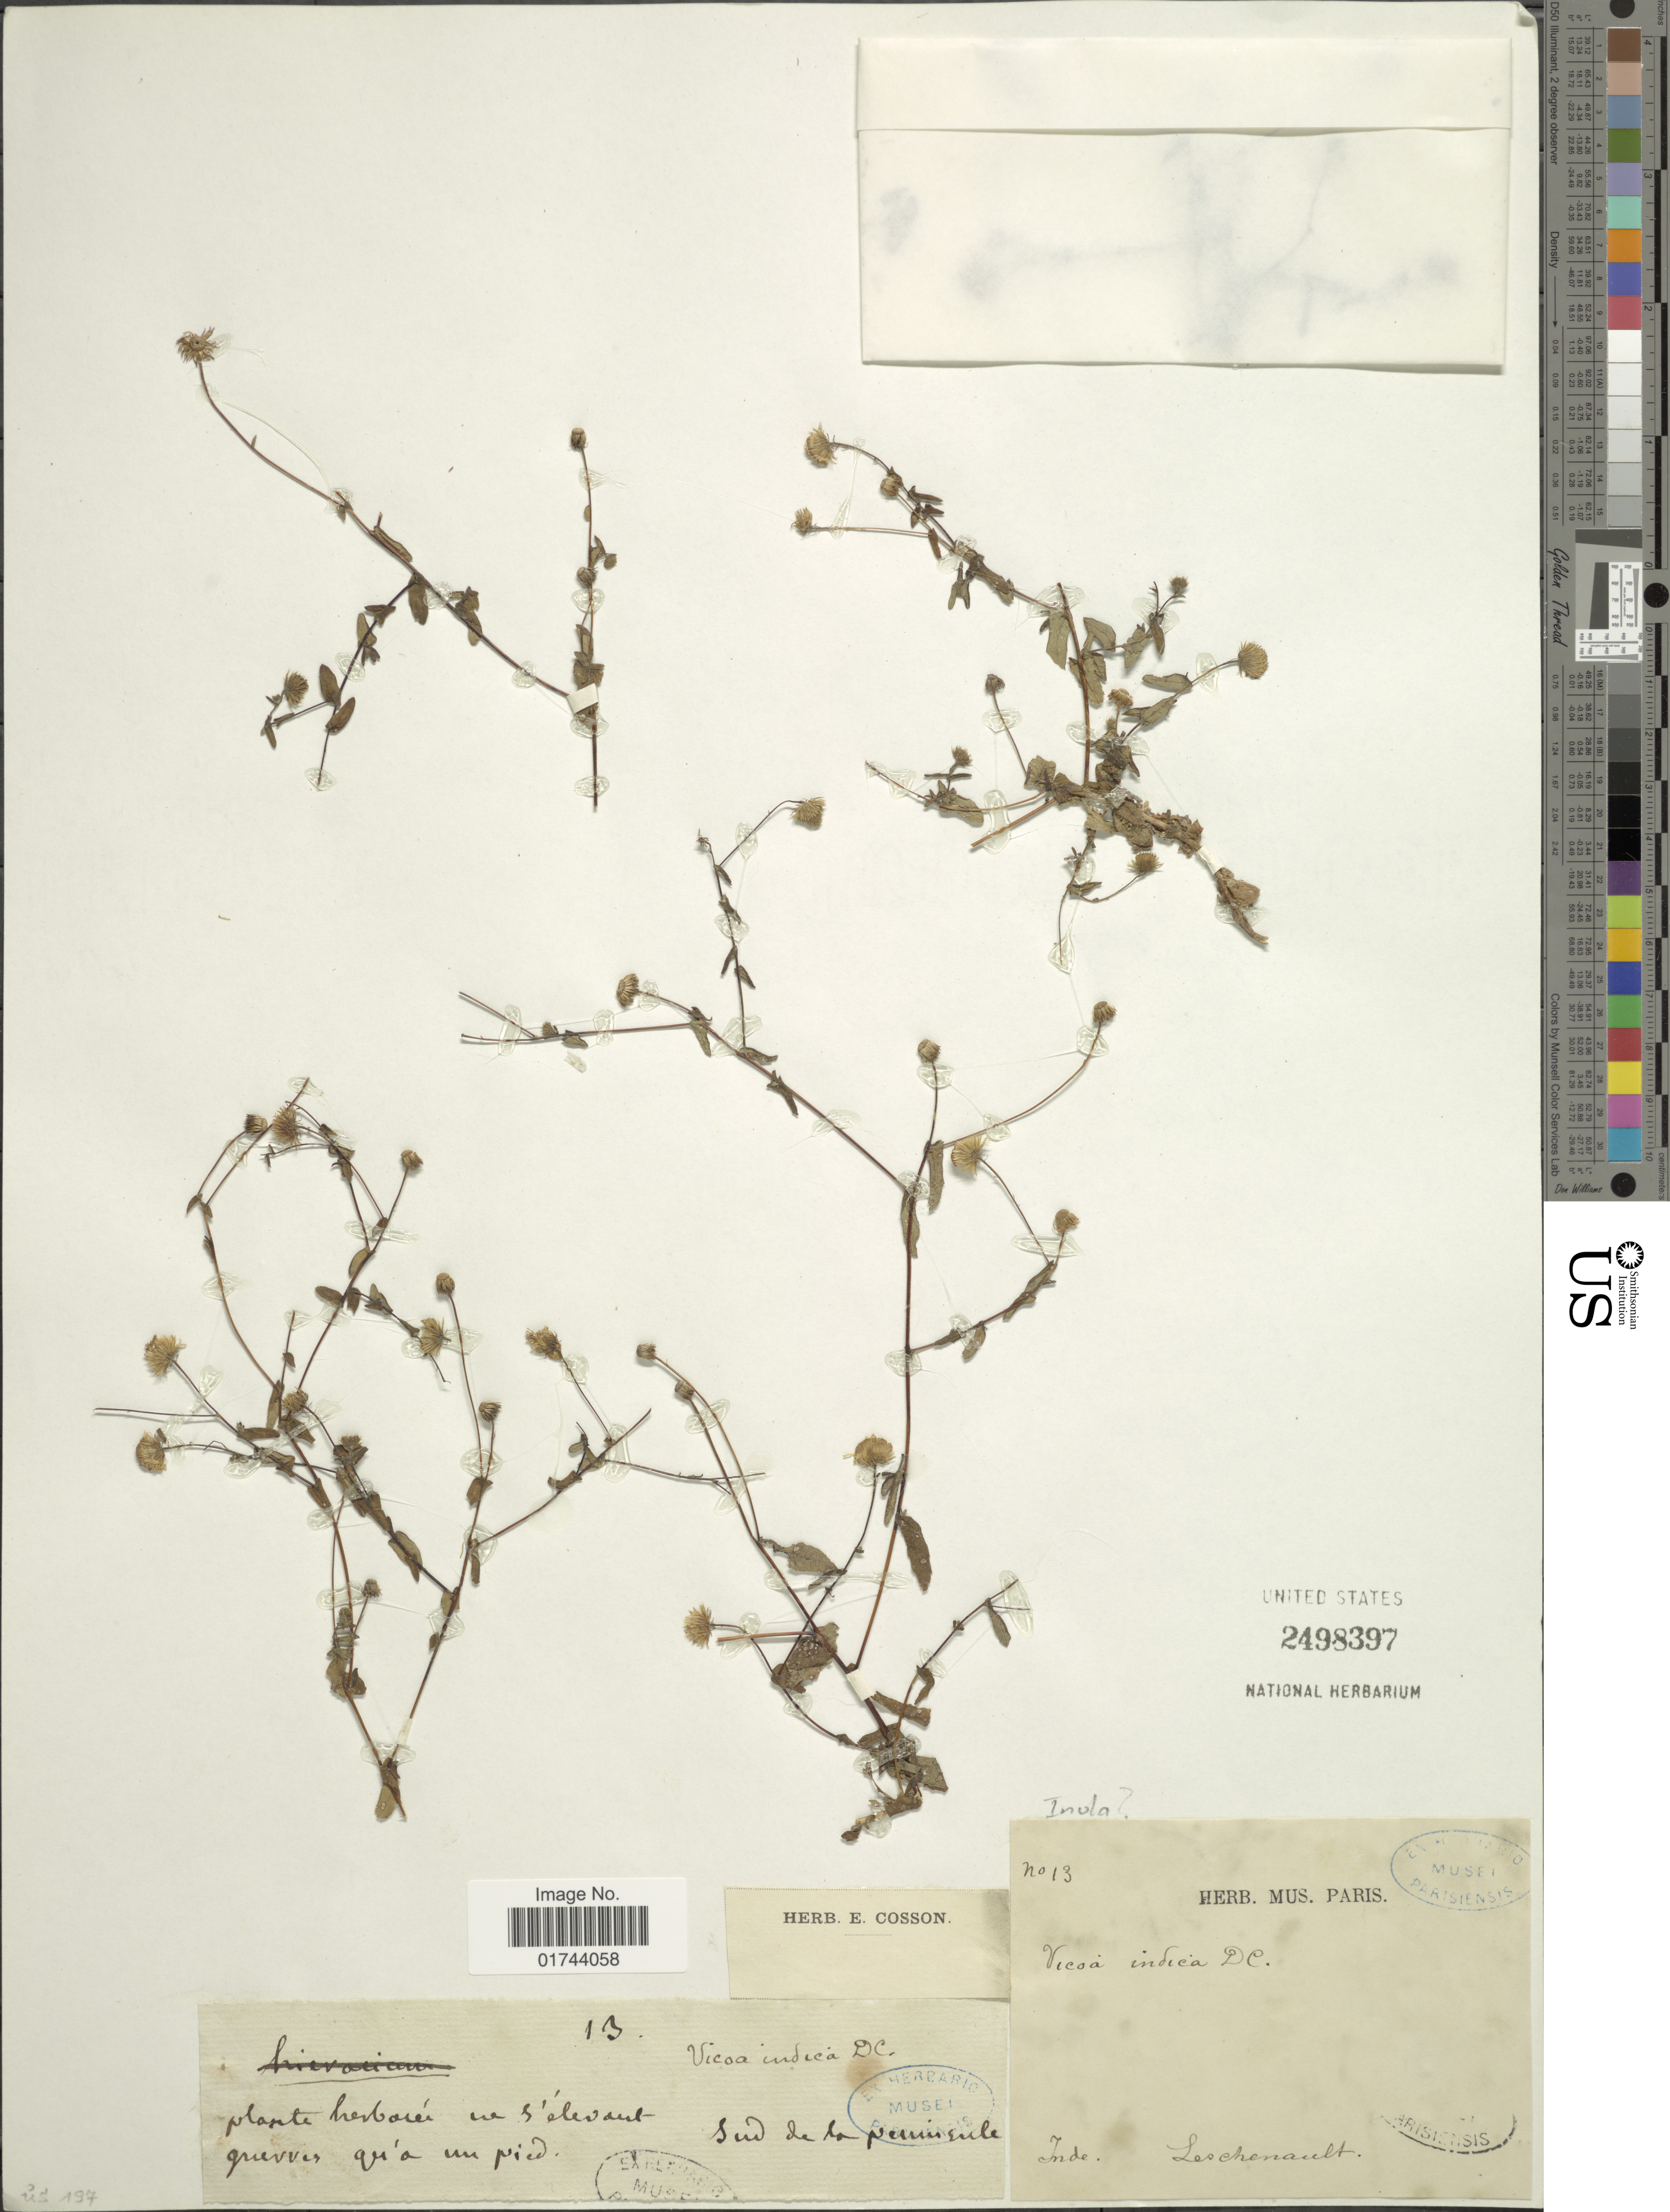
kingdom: Plantae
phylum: Tracheophyta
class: Magnoliopsida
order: Asterales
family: Asteraceae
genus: Inula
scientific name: Inula indica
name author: L.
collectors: Leschenault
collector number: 13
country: India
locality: Sud de la peninsule. Inde.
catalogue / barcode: US 2498397